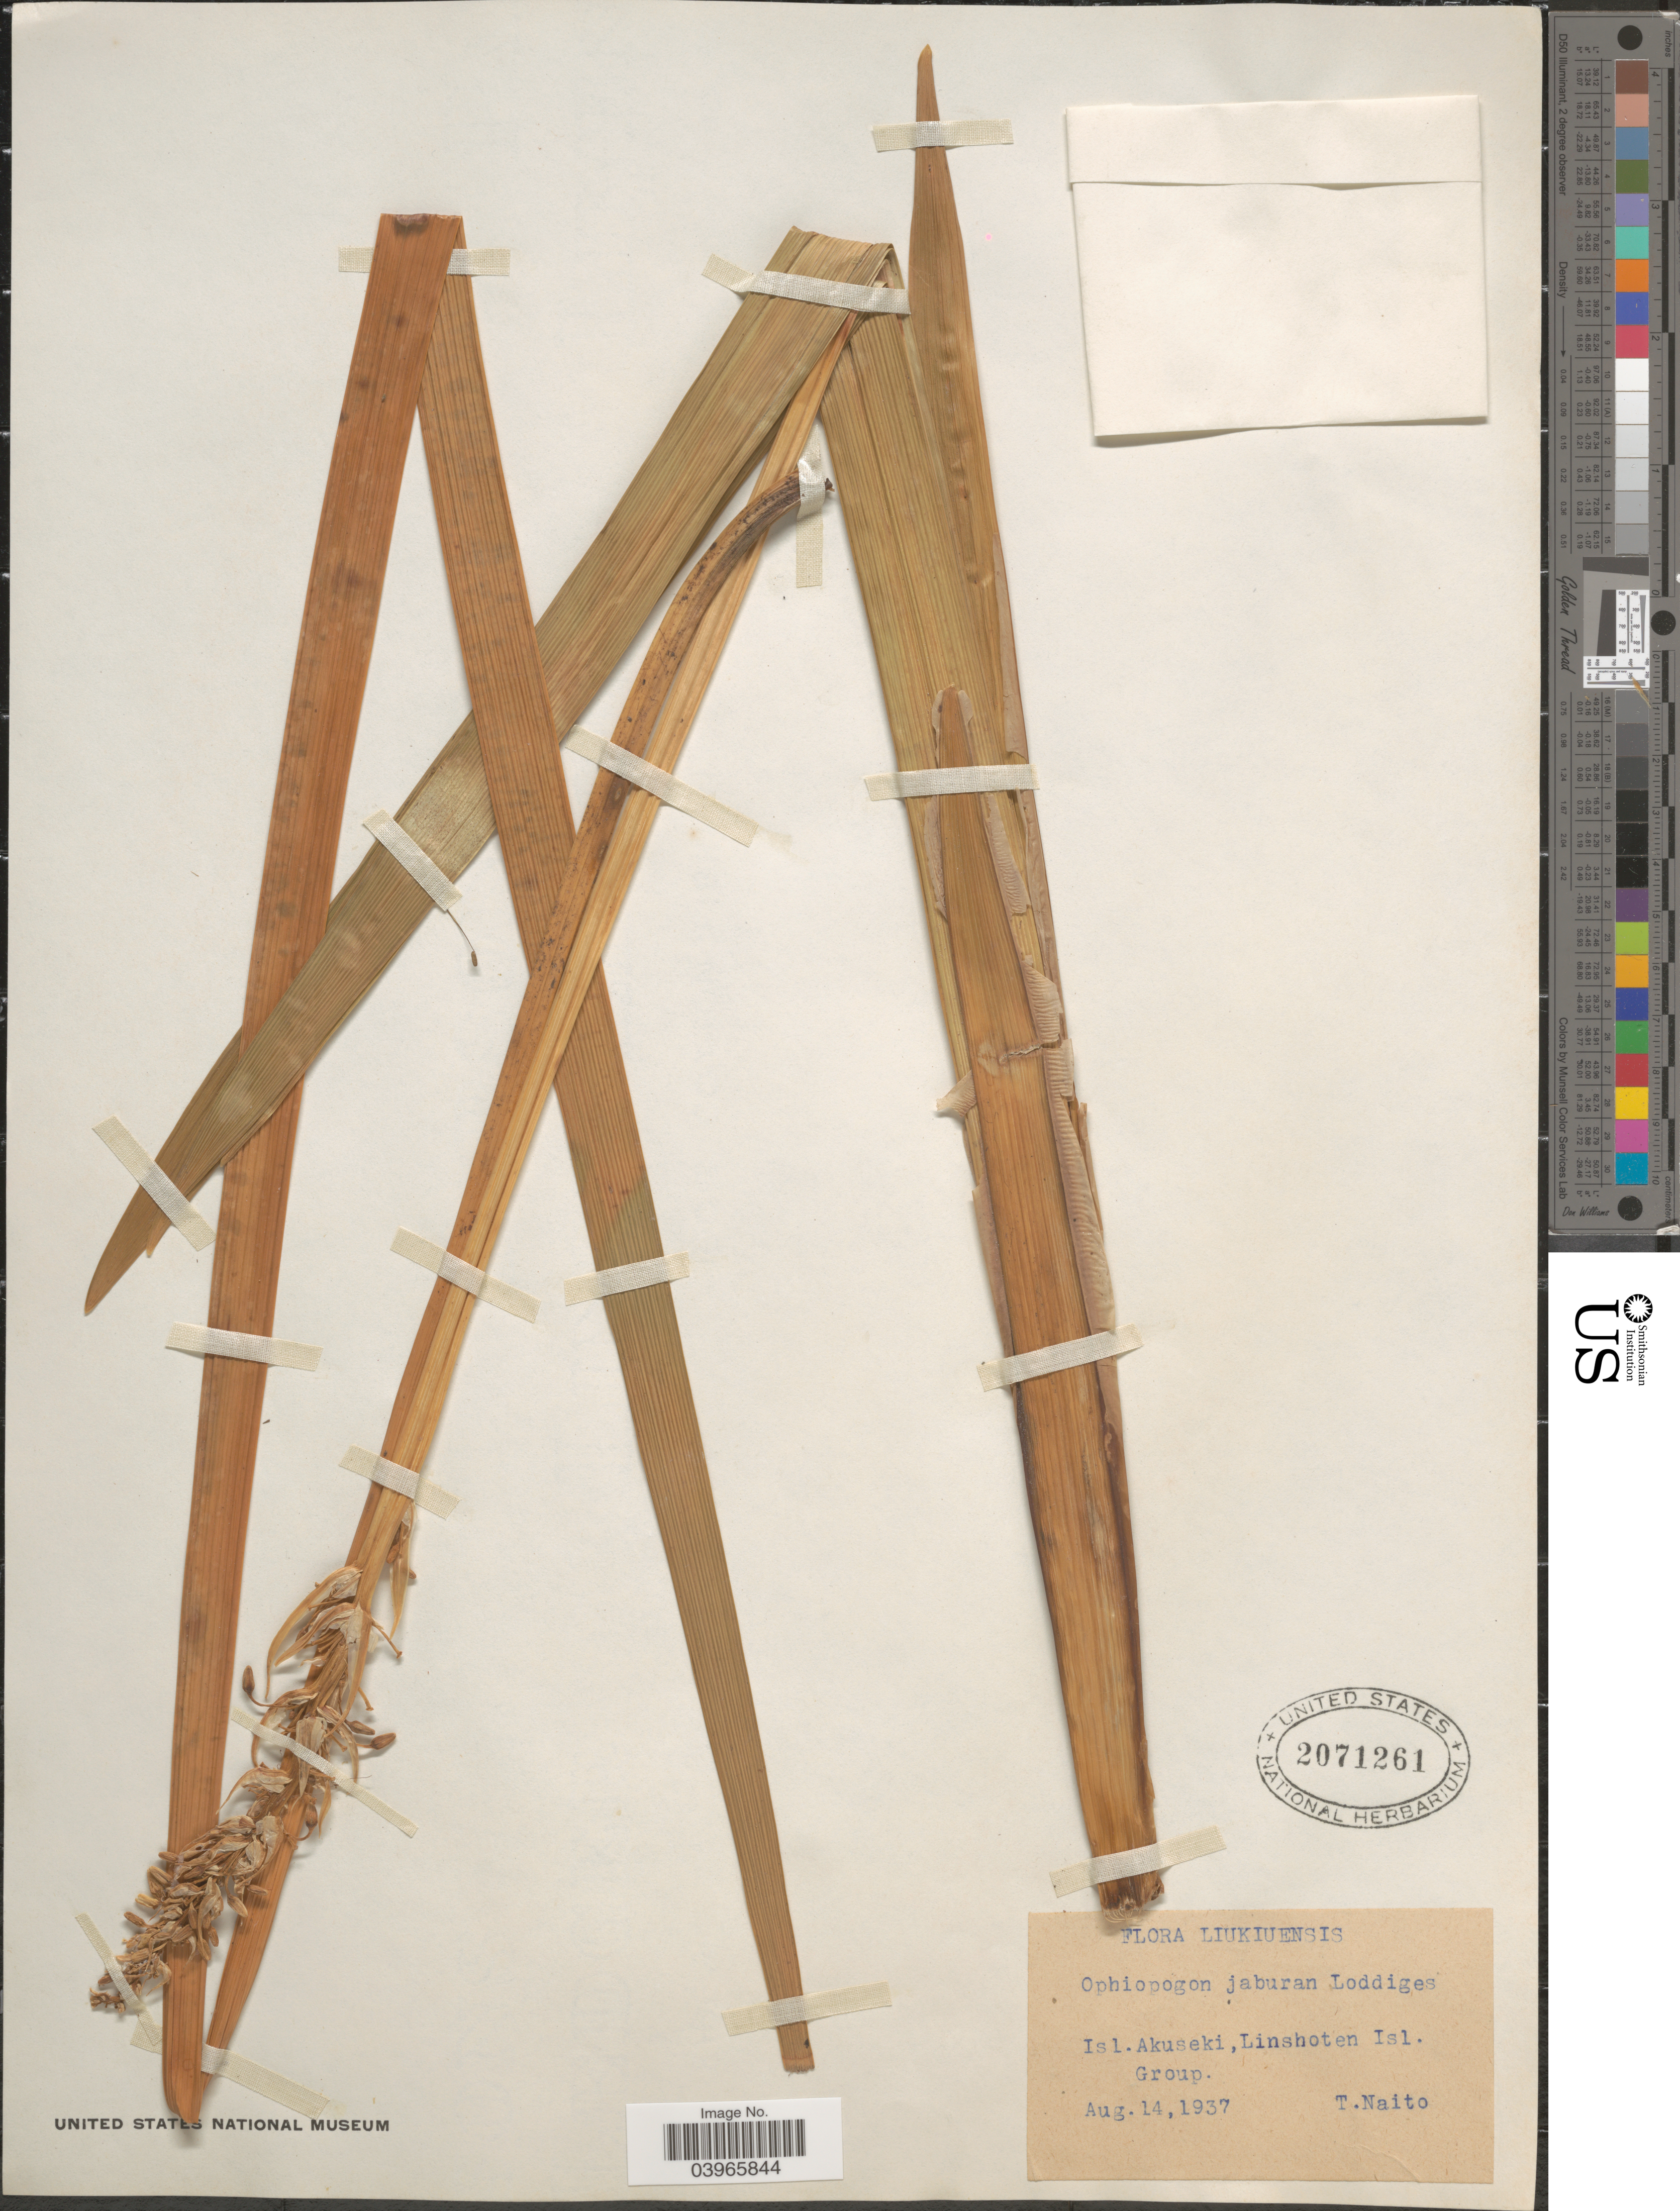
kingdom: Plantae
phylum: Tracheophyta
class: Liliopsida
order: Asparagales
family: Asparagaceae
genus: Ophiopogon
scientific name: Ophiopogon jaburan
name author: (Siebold) Lodd.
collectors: T. Naito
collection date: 1937-08-14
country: Japan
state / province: Okinawa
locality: Liukiuensis. Isl. Akuseki, Linshoten Isl. Group.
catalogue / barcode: US 2071261